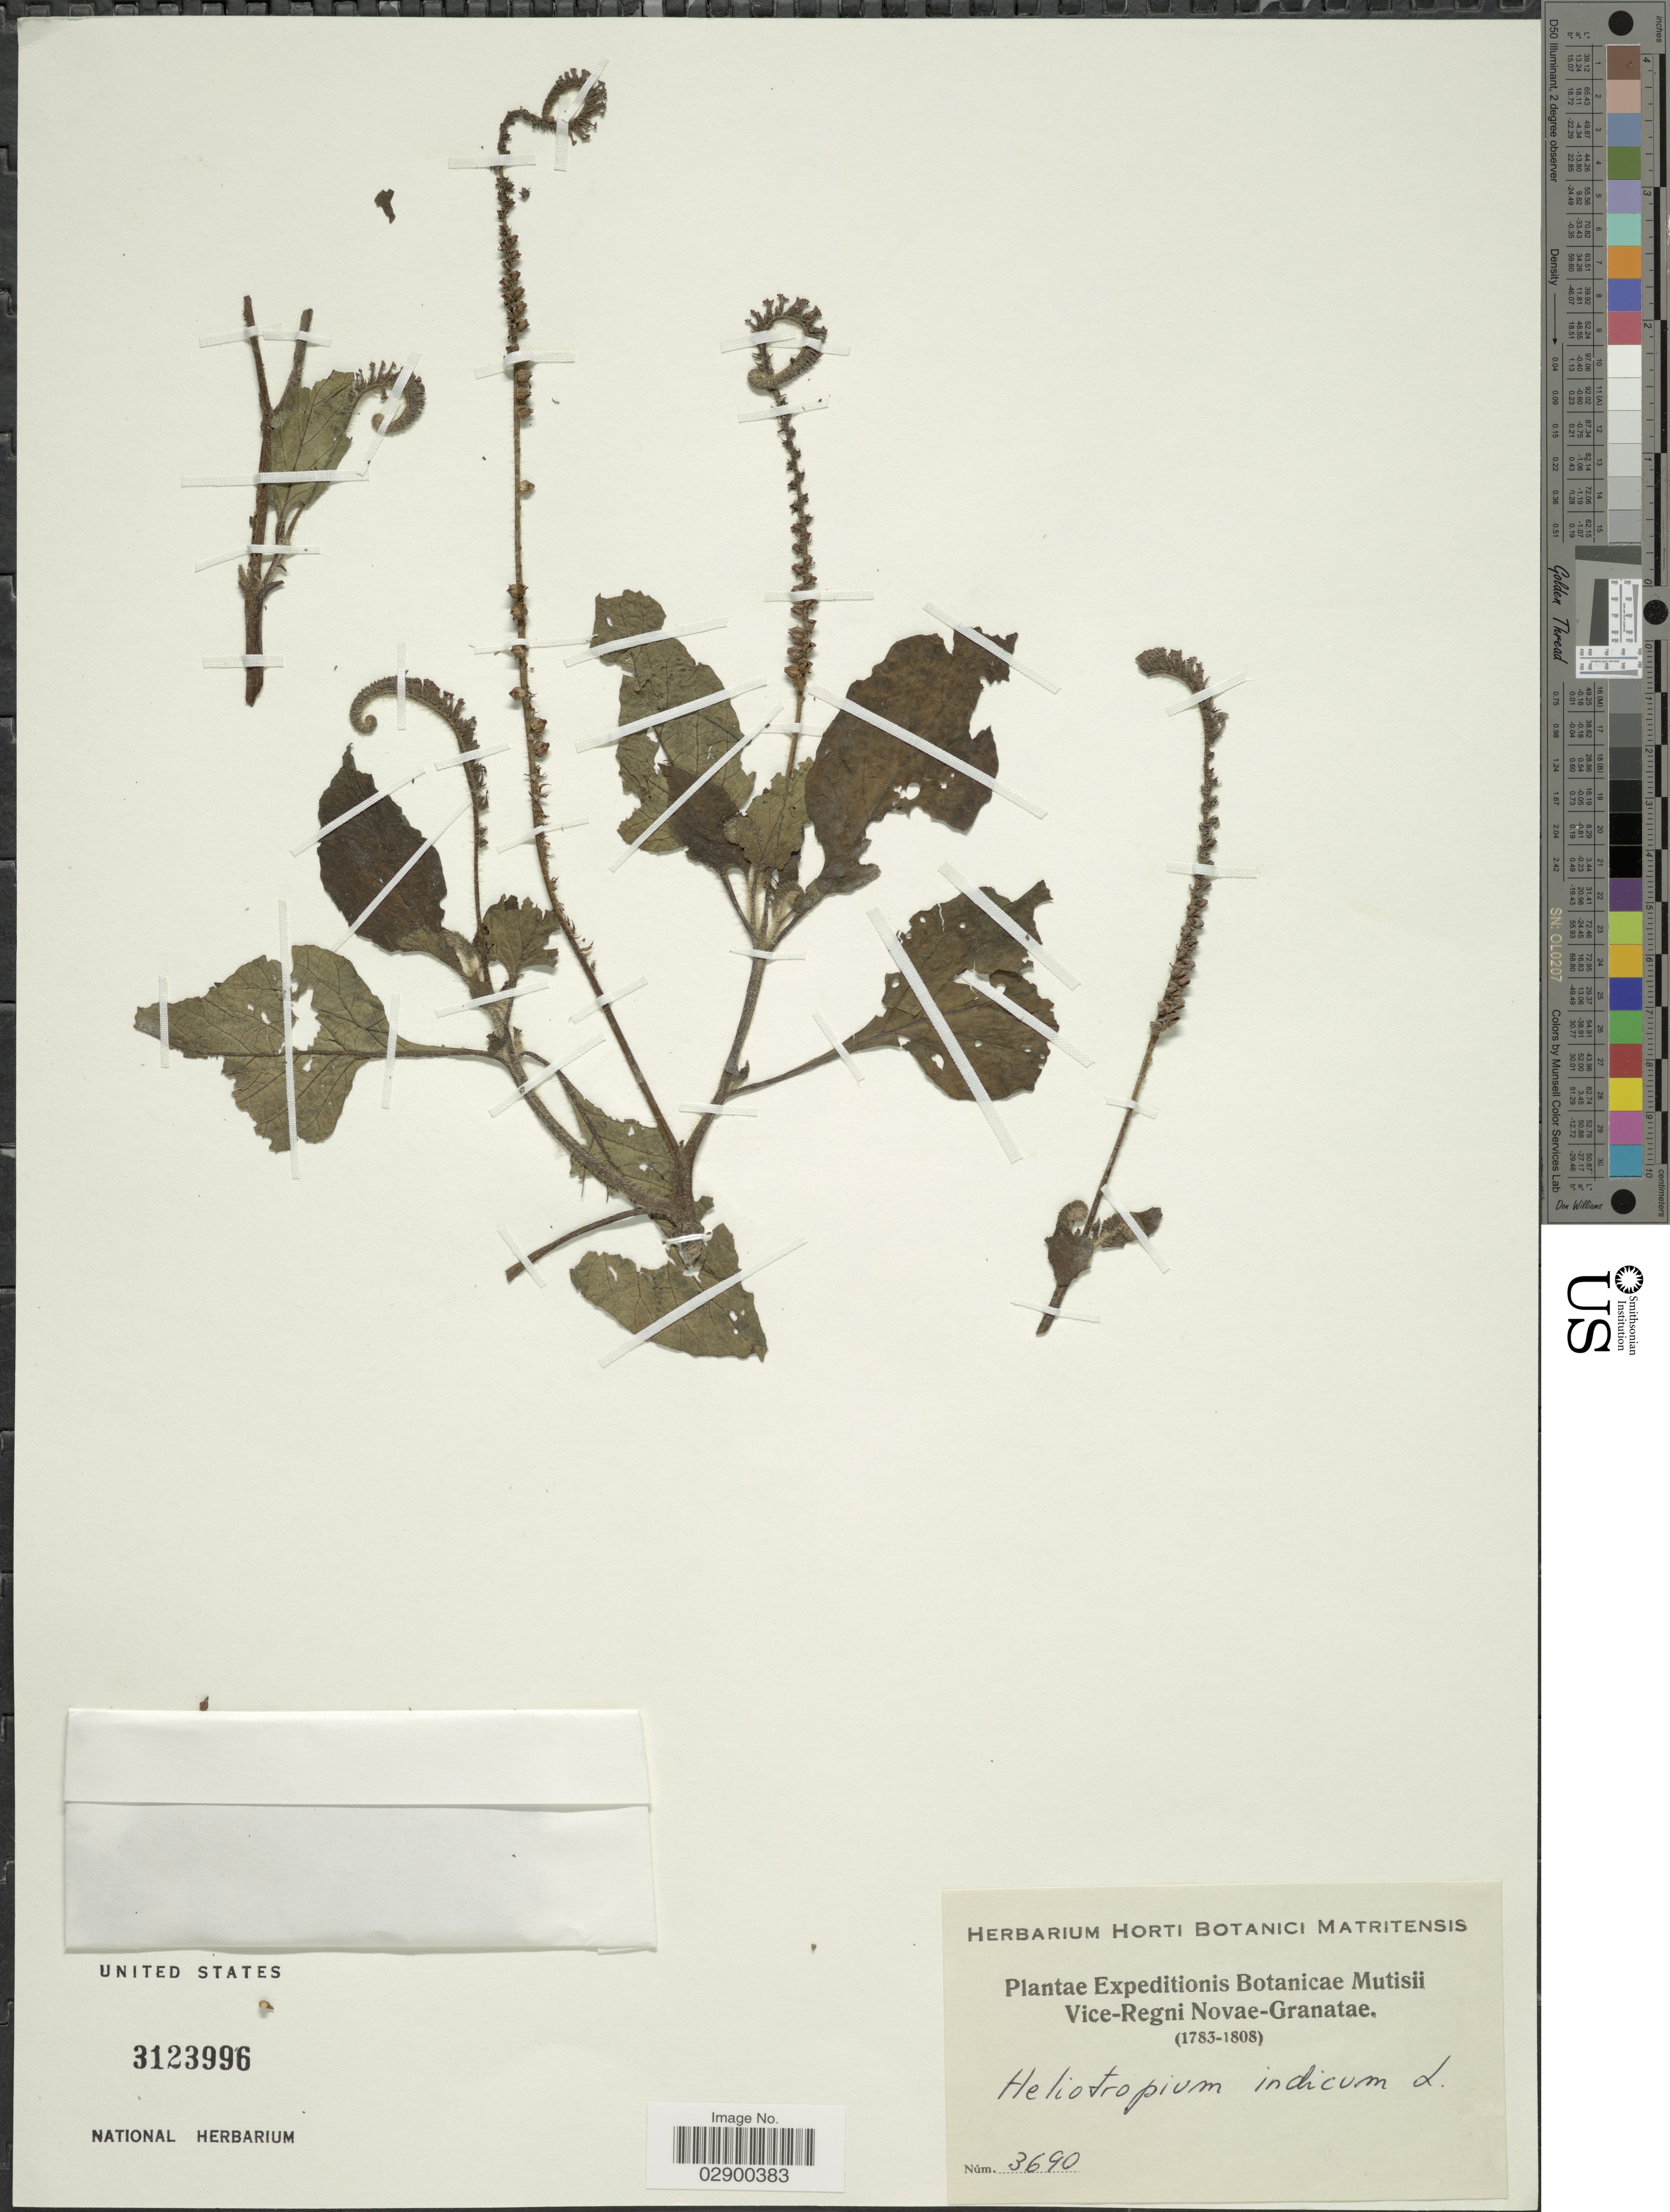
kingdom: Plantae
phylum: Tracheophyta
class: Magnoliopsida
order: Boraginales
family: Heliotropiaceae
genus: Heliotropium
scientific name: Heliotropium indicum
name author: L.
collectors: Mutisii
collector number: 3690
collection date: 1783/1808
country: Colombia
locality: Vice-Regni Novae-Granatae.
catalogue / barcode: US 3123996